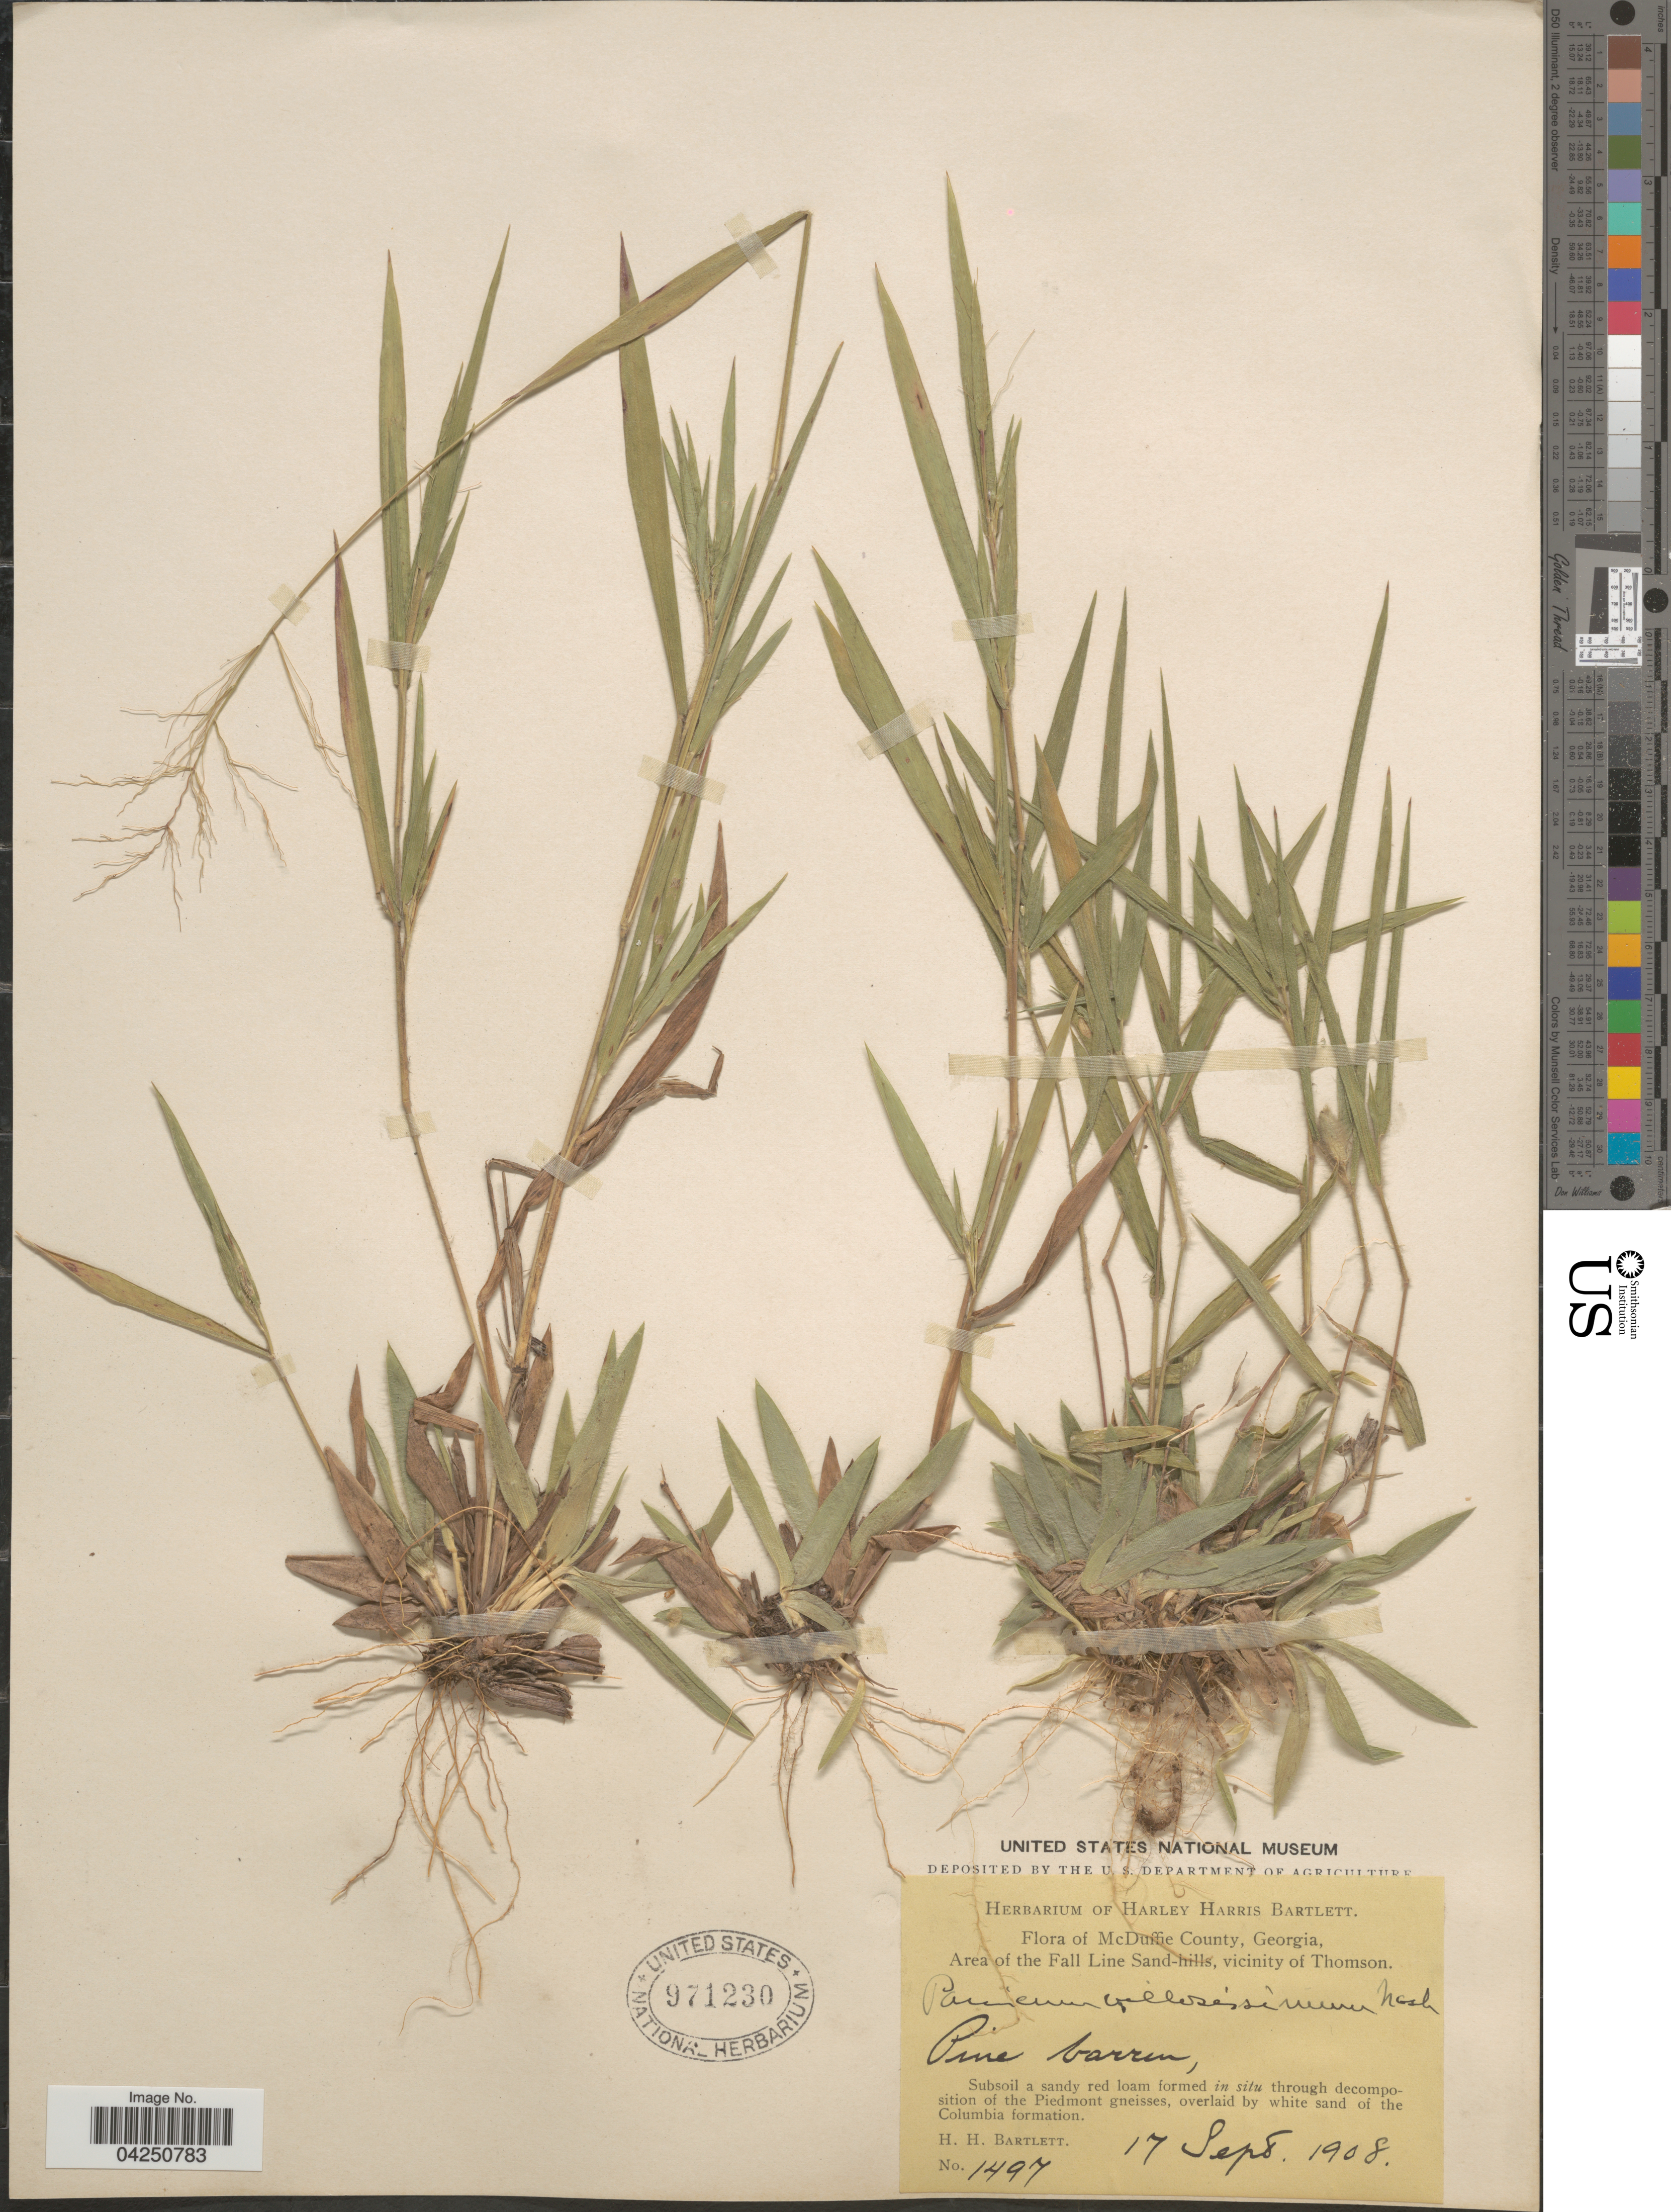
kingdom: Plantae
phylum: Tracheophyta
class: Liliopsida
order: Poales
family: Poaceae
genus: Dichanthelium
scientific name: Dichanthelium acuminatum var. acuminatum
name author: (Sw.) Gould & C.A. Clark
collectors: H. H. Bartlett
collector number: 1497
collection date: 1908-09-17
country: United States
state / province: Georgia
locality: McDuffie County. Area of the Fall Line Sand-hills, vicinity of Thomson.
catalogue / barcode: US 971230